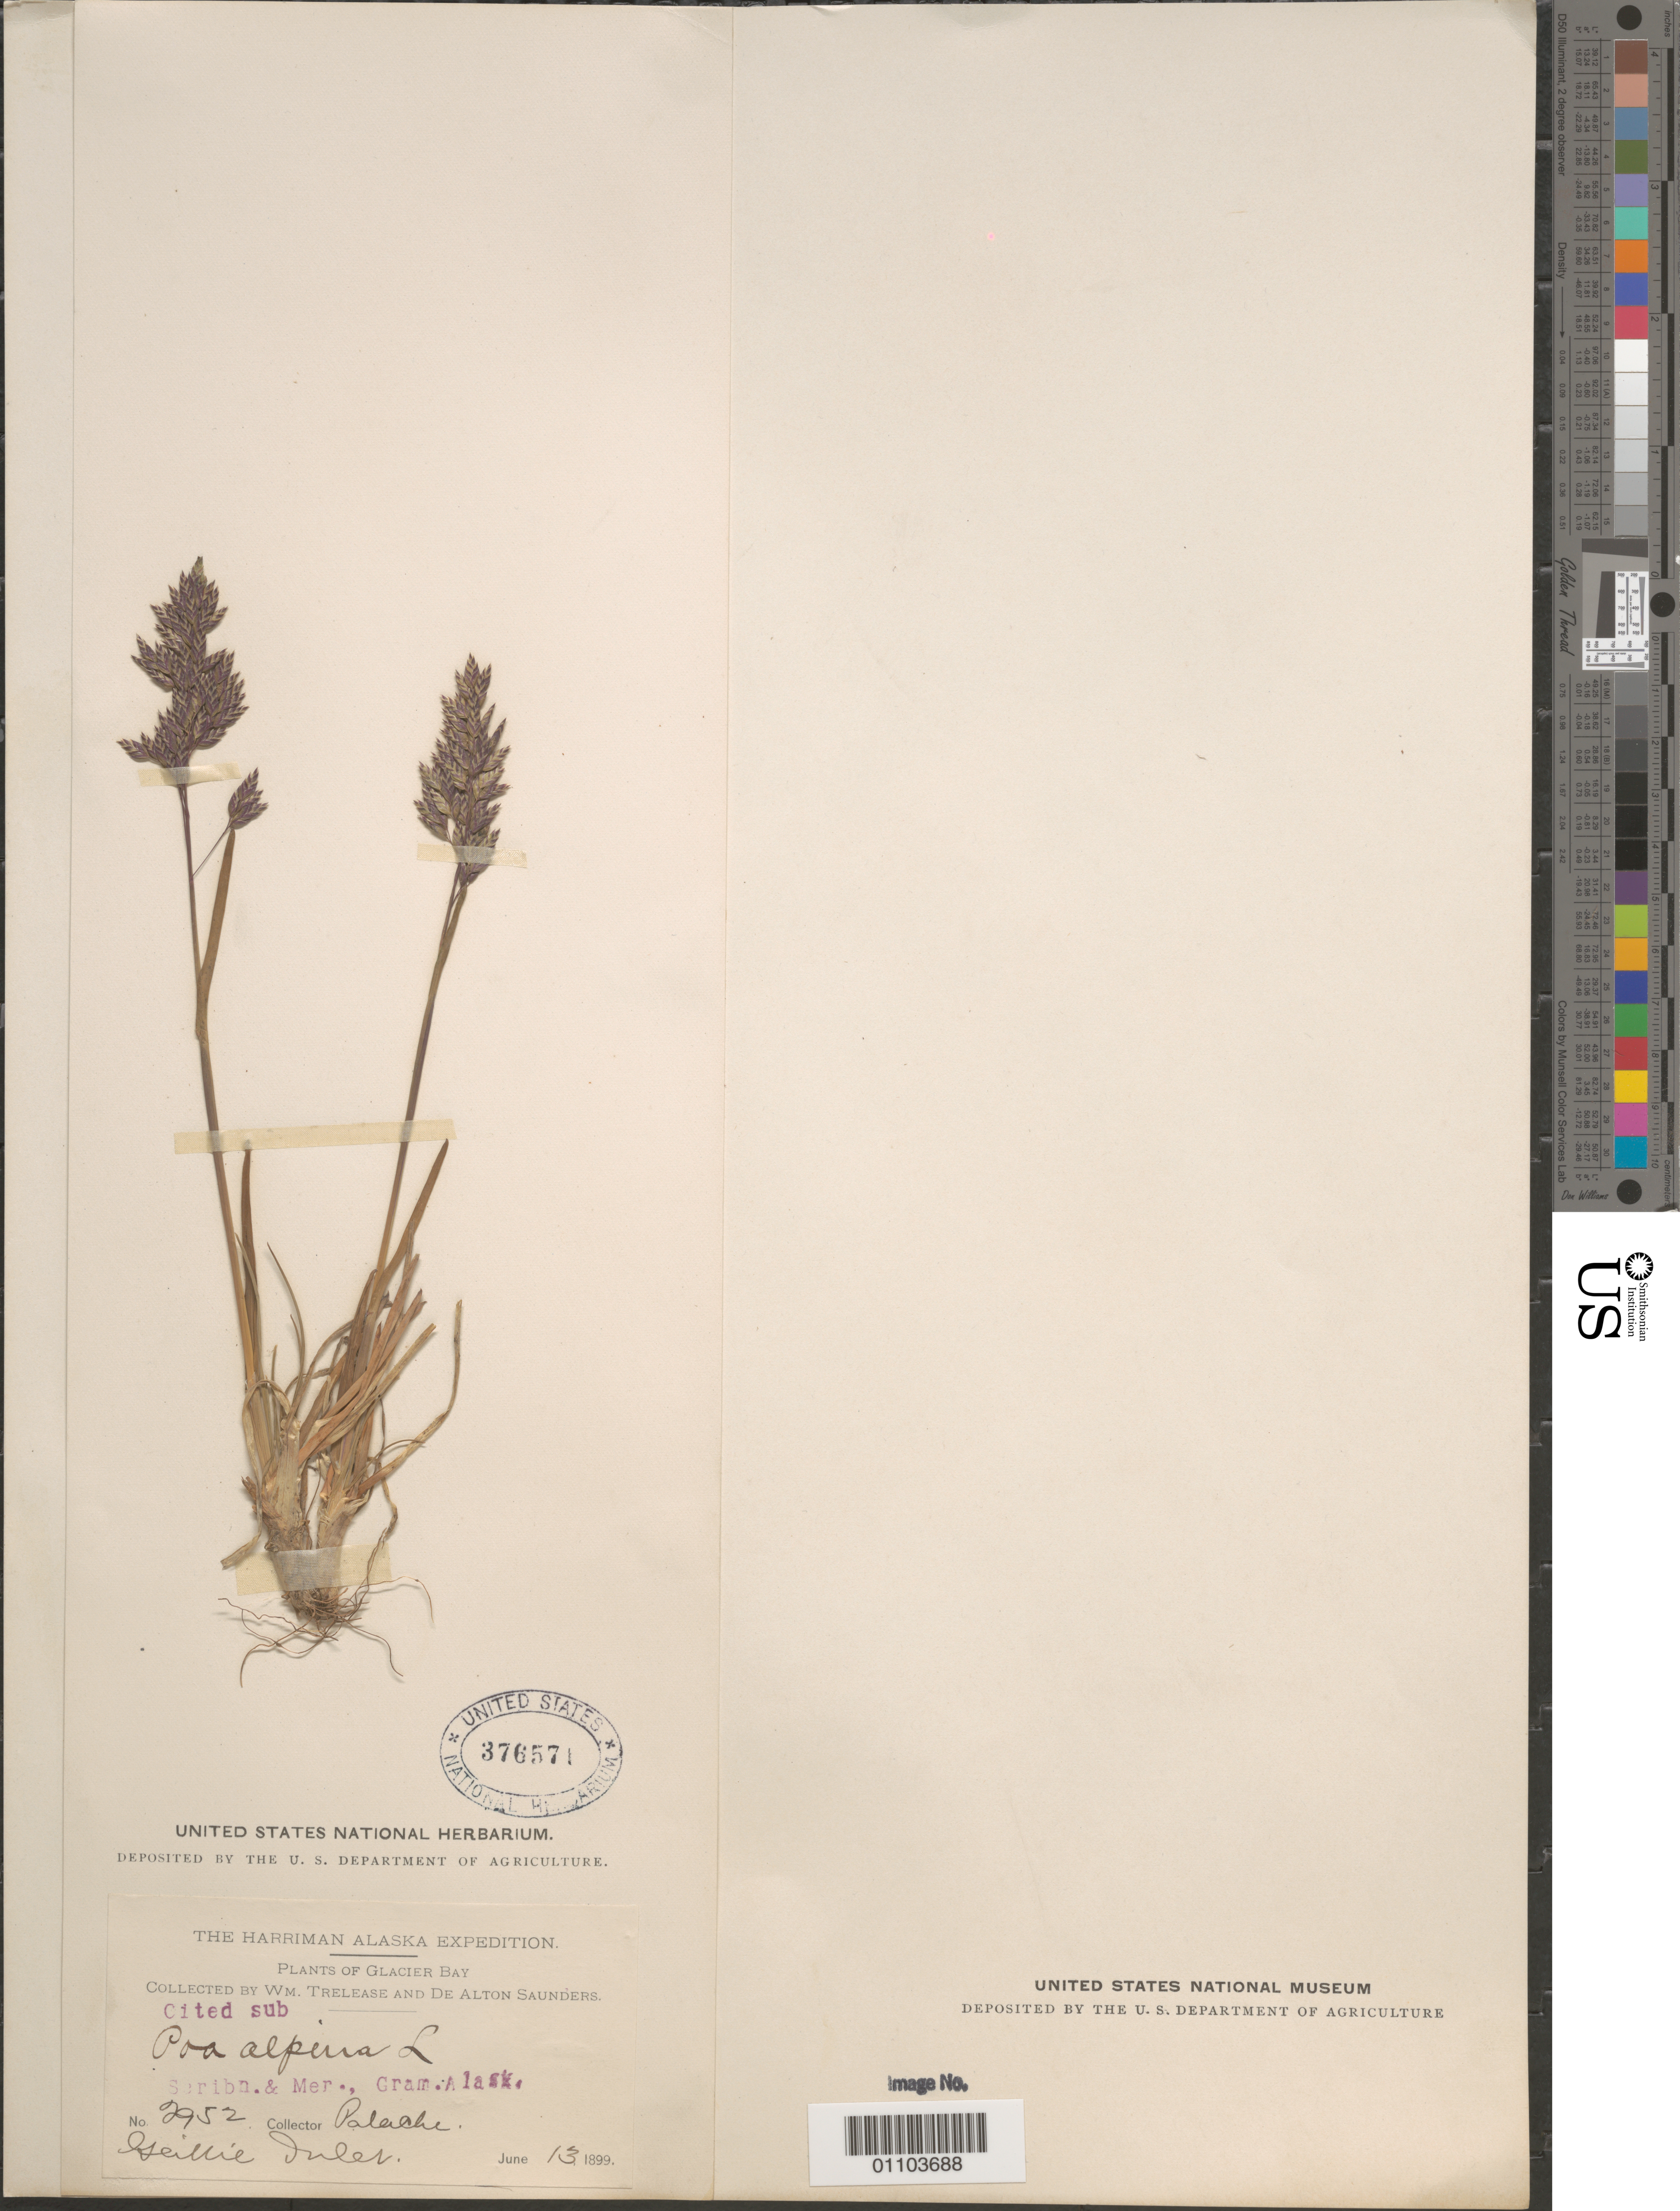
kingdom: Plantae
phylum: Tracheophyta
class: Liliopsida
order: Poales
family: Poaceae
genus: Poa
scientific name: Poa alpina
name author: L.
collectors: Palache, W. Trelease & D. A. Saunders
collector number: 2952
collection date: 1899-06-13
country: United States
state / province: Alaska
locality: Glacier Bay. Geikie Inlet.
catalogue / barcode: US 376571